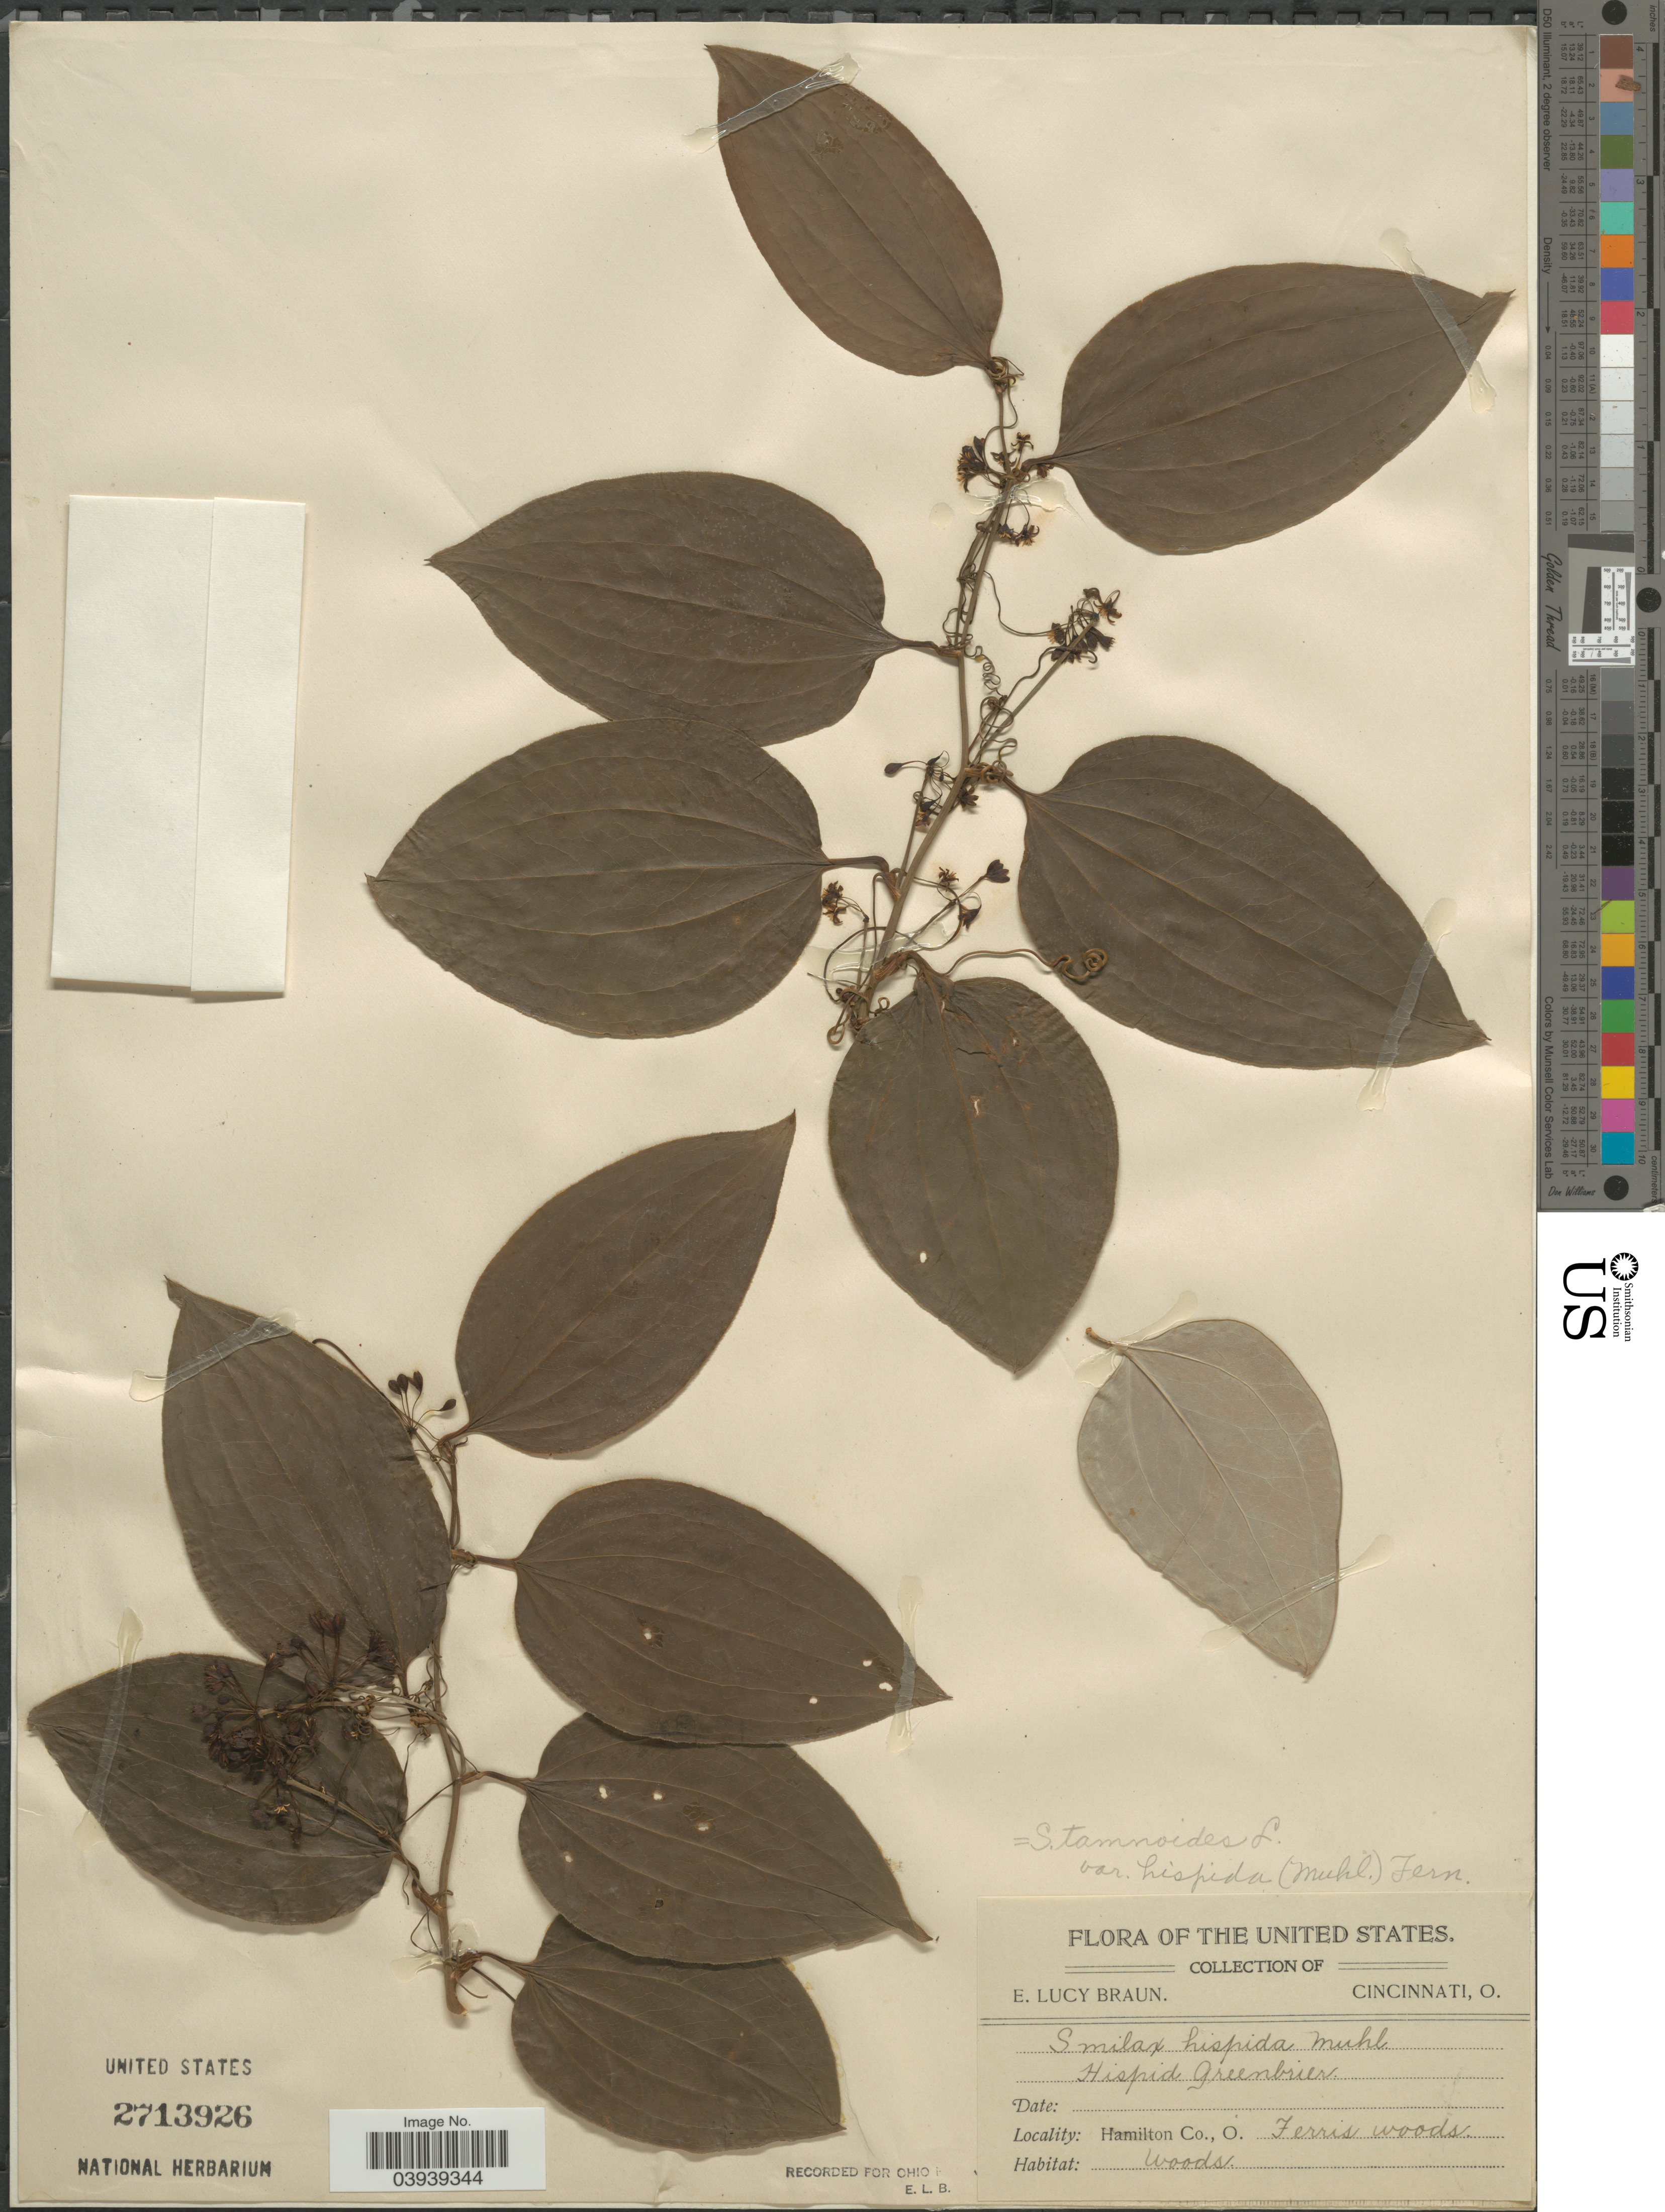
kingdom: Plantae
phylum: Tracheophyta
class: Liliopsida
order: Liliales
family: Smilacaceae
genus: Smilax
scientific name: Smilax tamnoides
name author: L.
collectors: E. L. Braun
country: United States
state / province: Ohio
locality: Hamilton Co.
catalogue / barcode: US 2713926